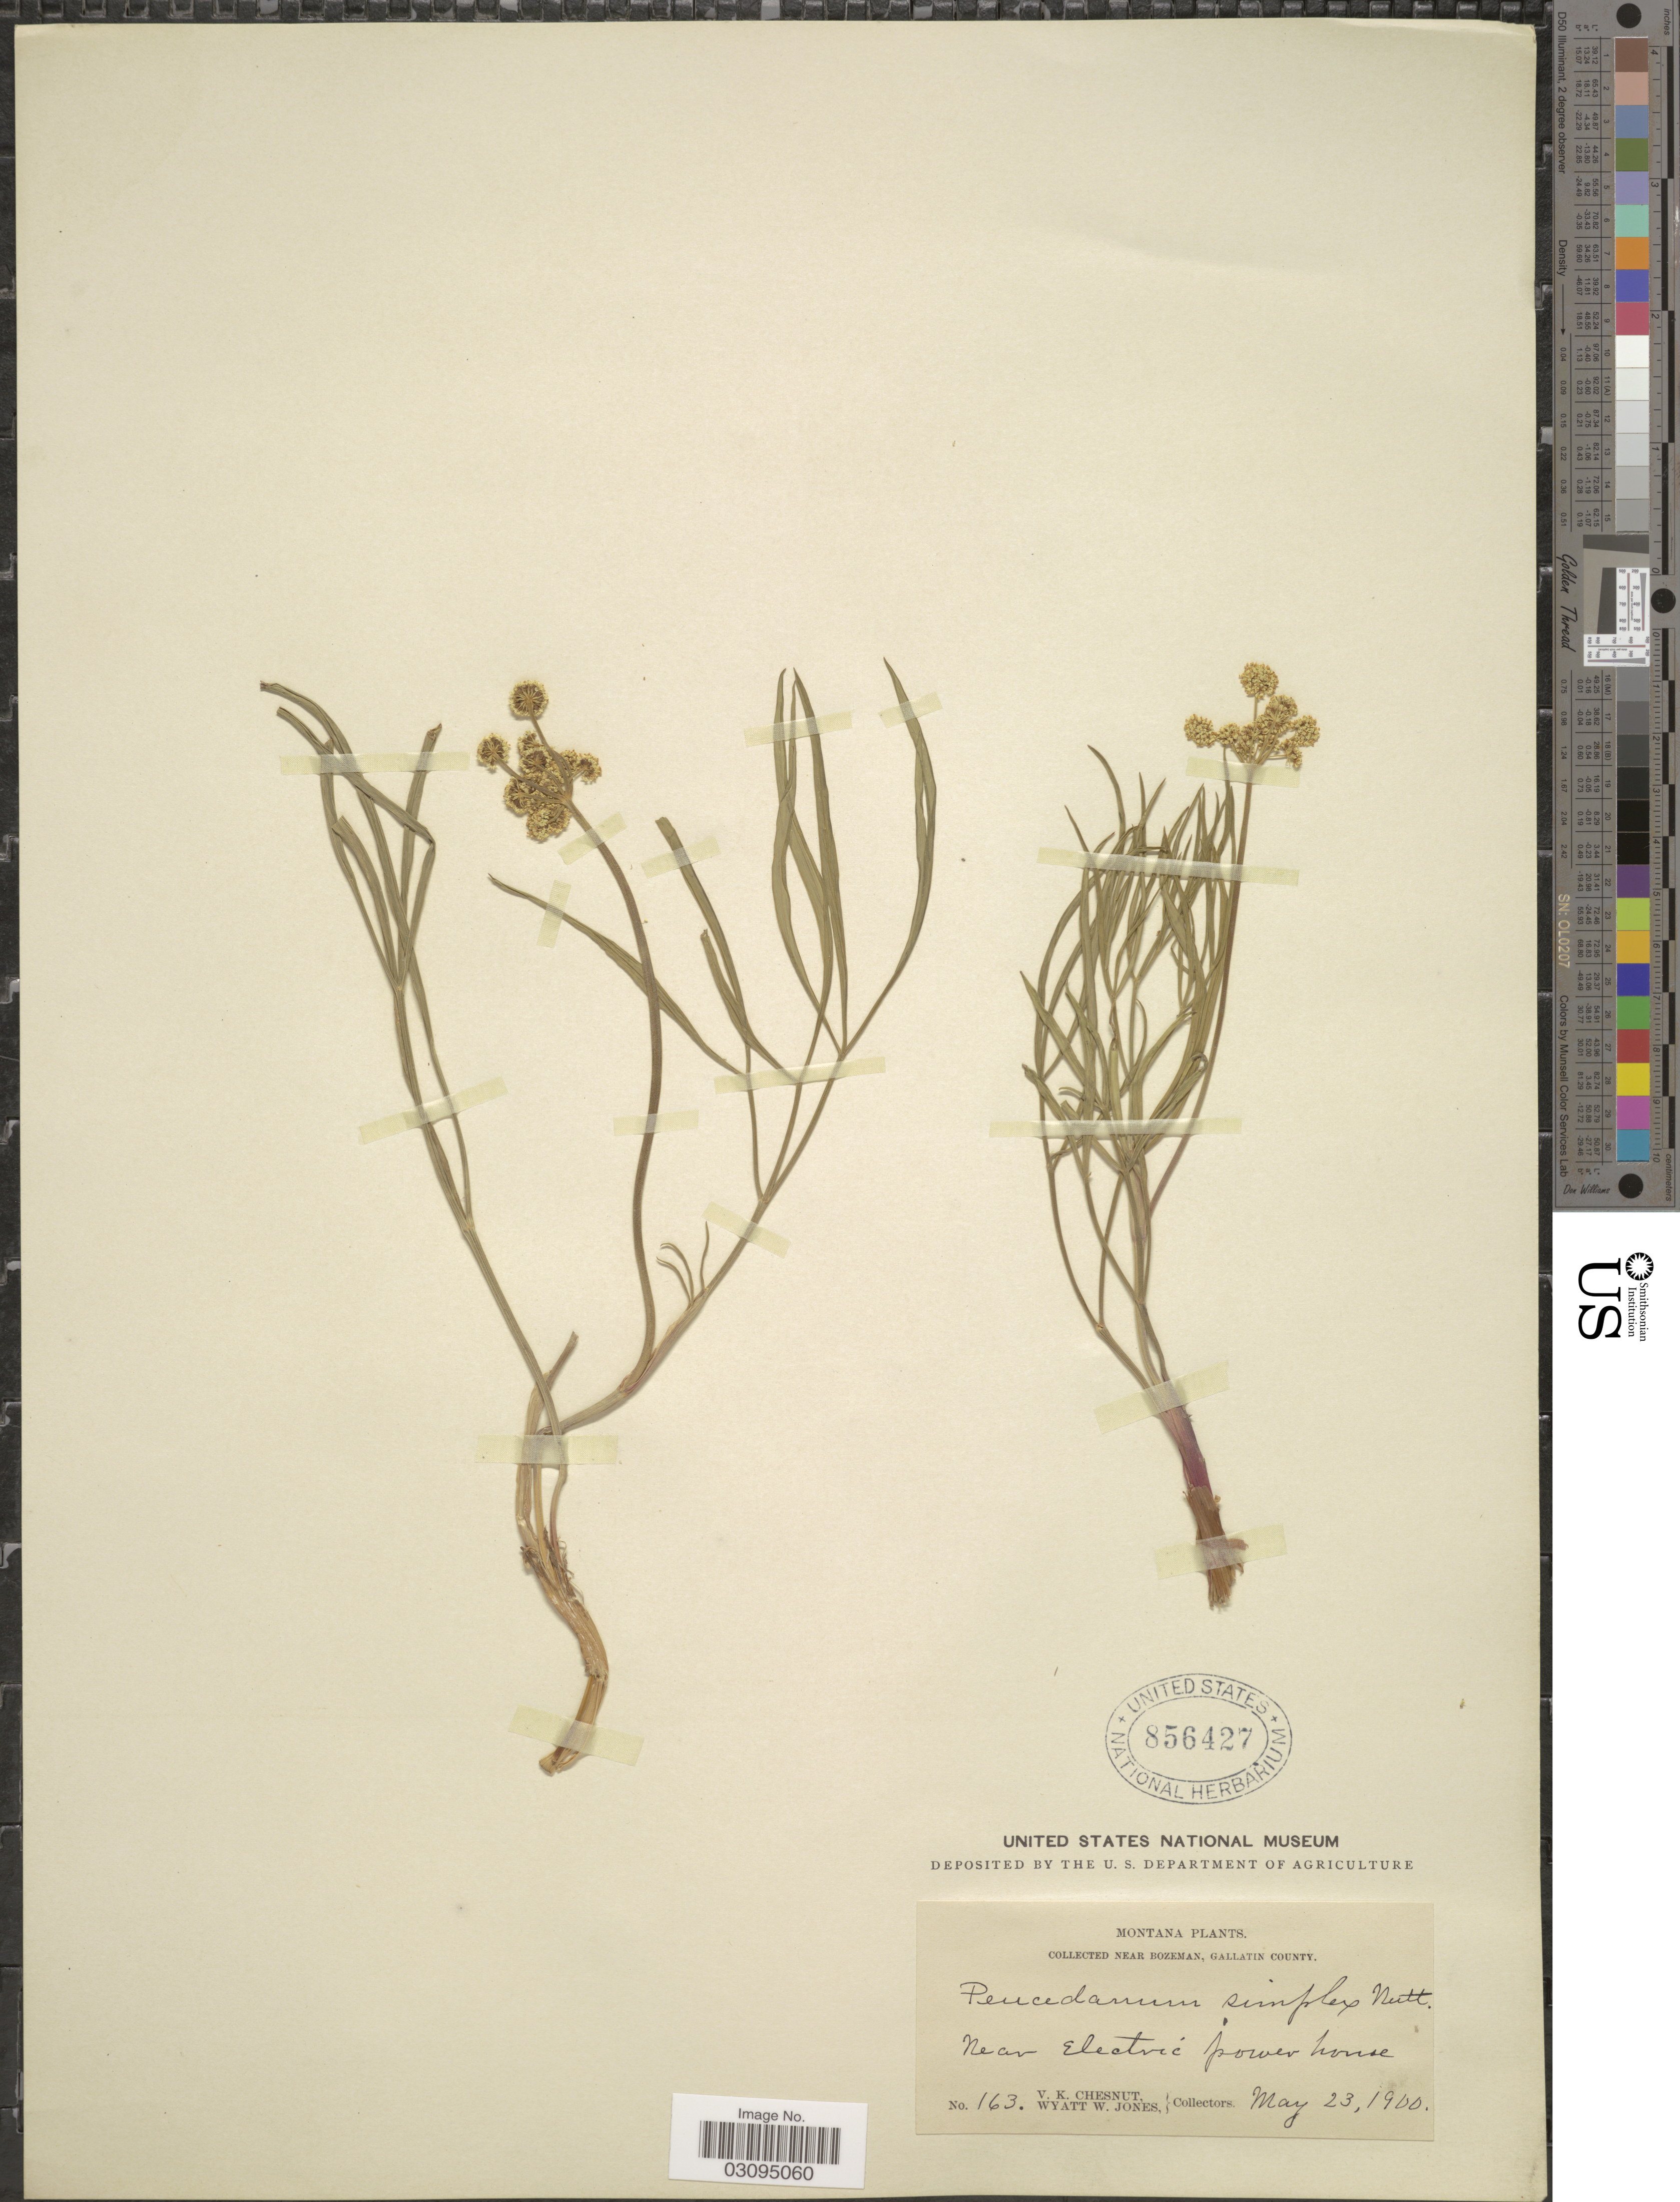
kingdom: Plantae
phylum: Tracheophyta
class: Magnoliopsida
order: Apiales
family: Apiaceae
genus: Lomatium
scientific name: Lomatium simplex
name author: (Nutt. ex S. Watson) J.F. Macbr.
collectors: V. Chesnut & W. W. Jones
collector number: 163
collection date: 1900-05-23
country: United States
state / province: Montana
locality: Near Bozeman, Gallatin County, Near Electric power house.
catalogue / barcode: US 856427